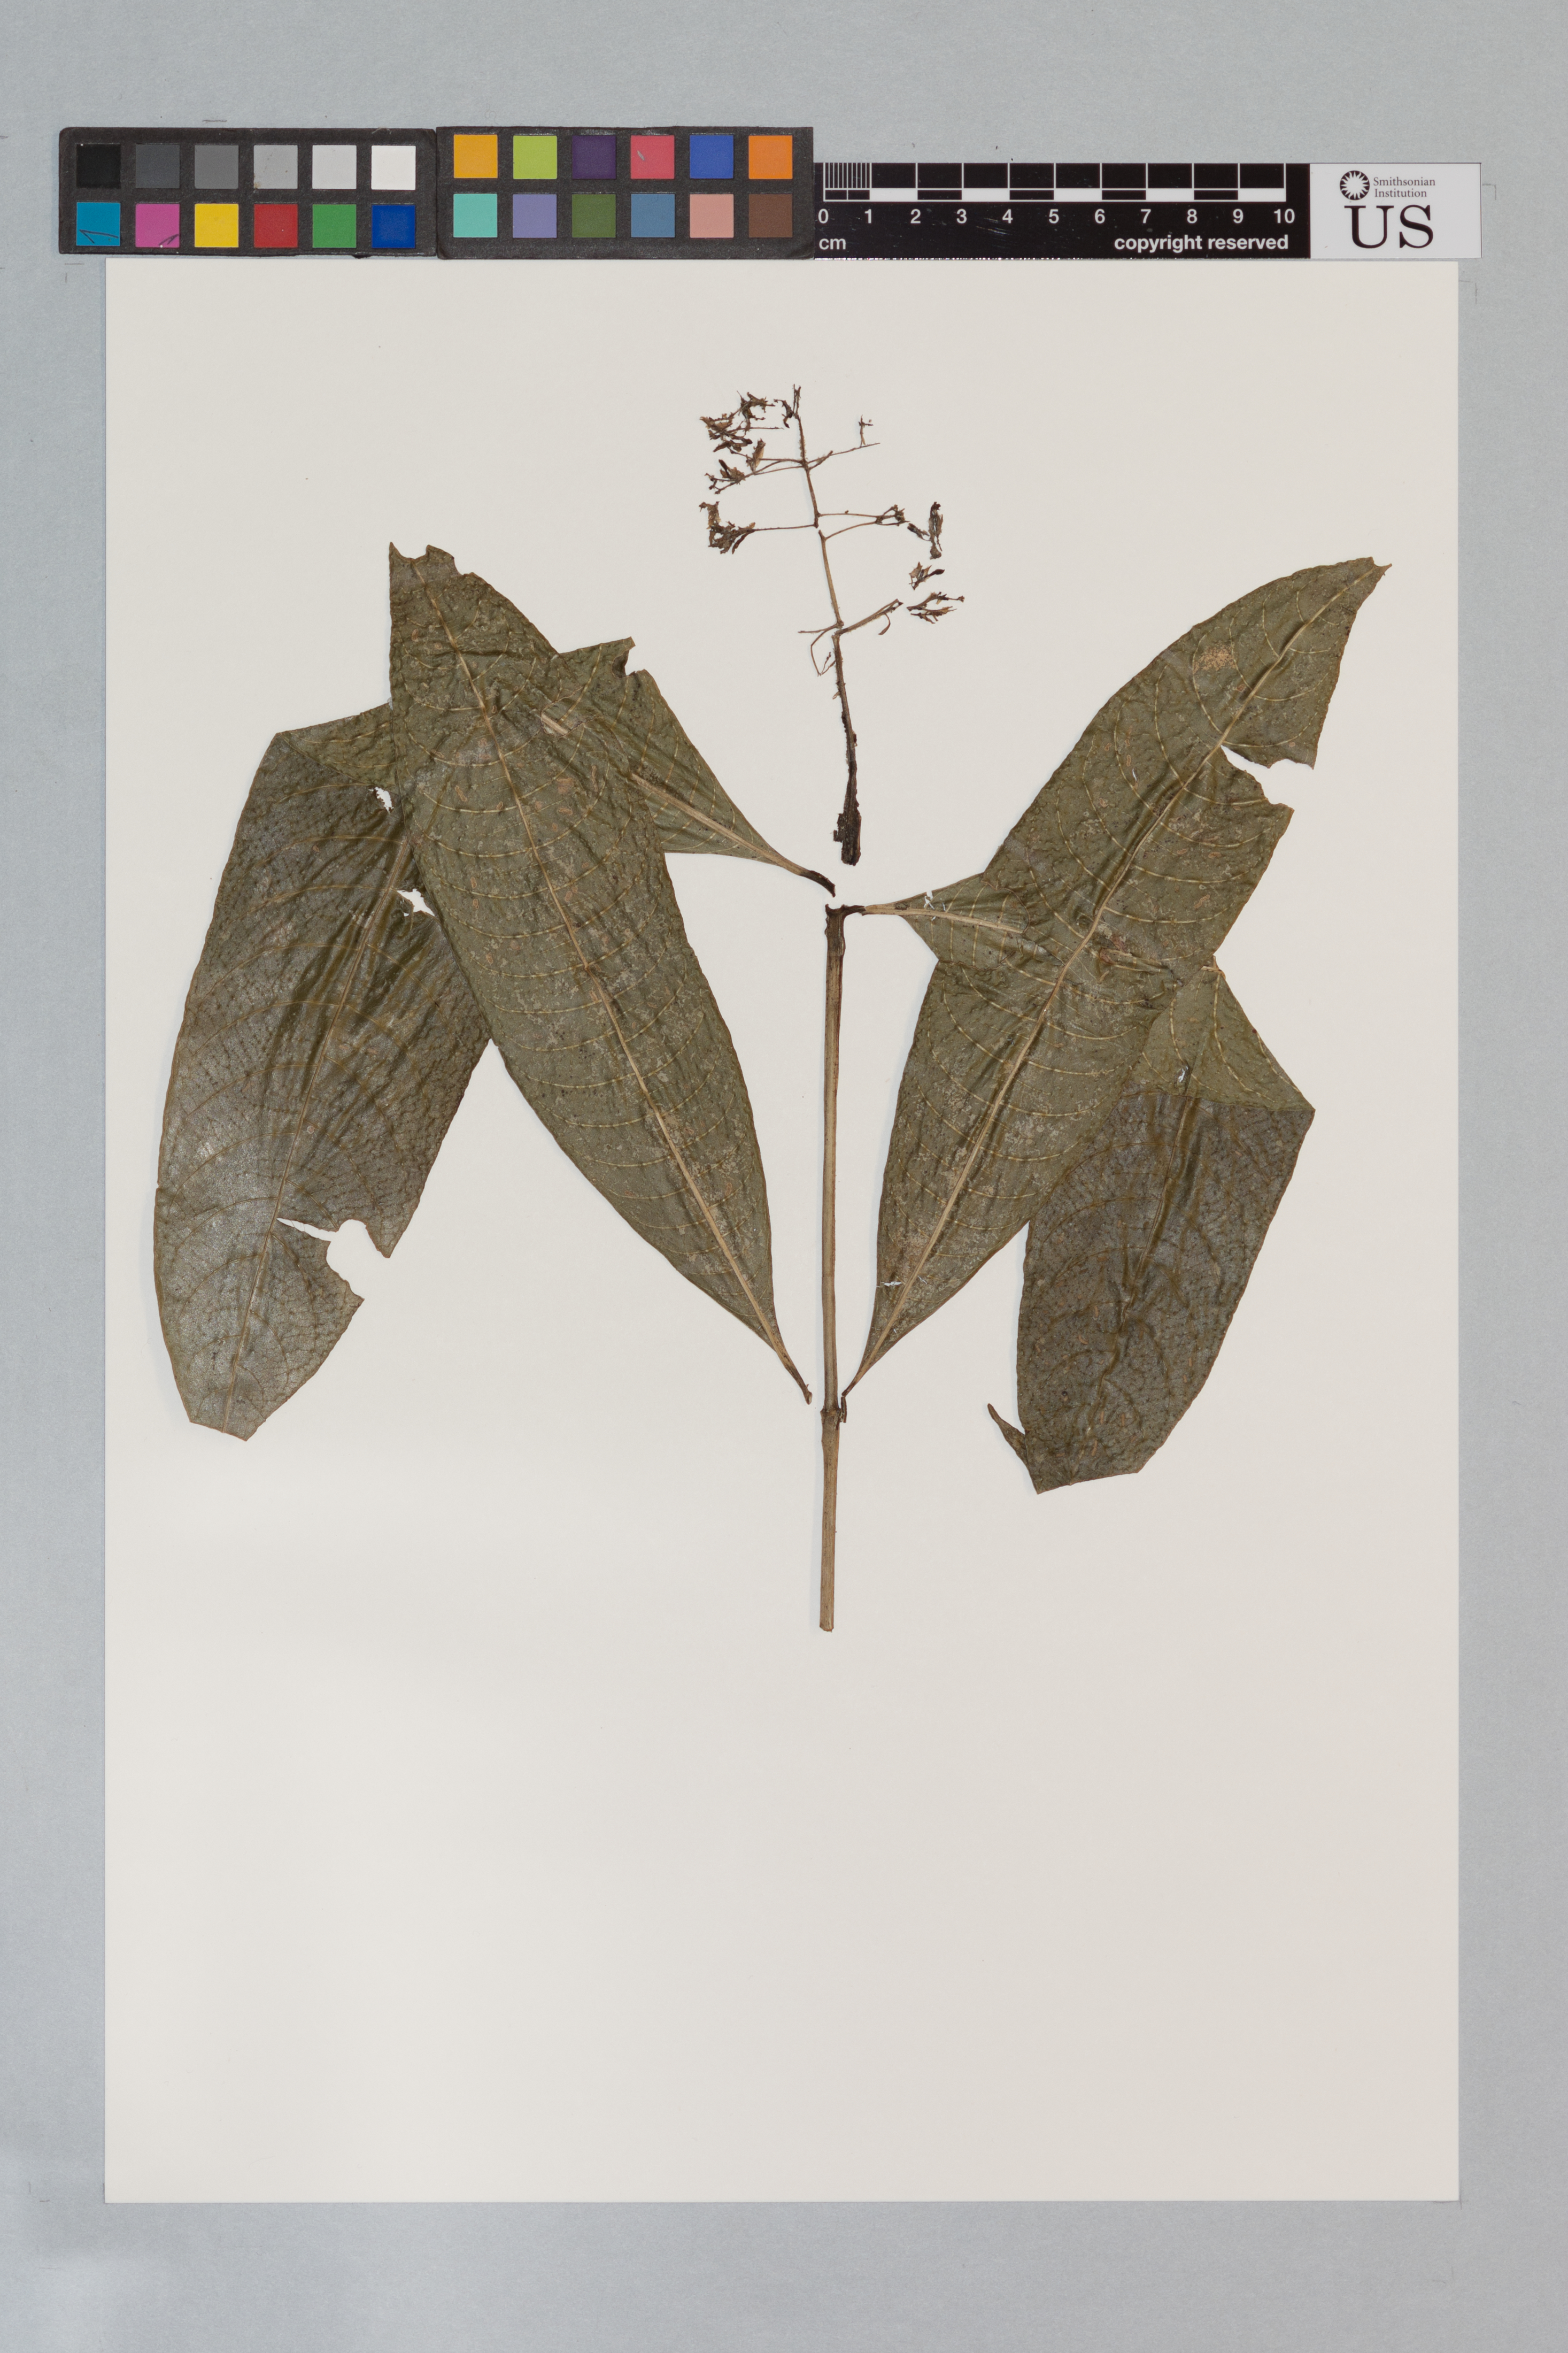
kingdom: Plantae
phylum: Tracheophyta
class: Magnoliopsida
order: Gentianales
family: Rubiaceae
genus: Psychotria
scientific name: Psychotria capitata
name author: Ruiz & Pav.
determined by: Delprete, P. G., Herb. de Guyane Cay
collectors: S. Mori, F. Blanchard, T. Lobova, B. Moonen & J. Moonen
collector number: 25373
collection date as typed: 14-Feb-02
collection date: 2002-02-14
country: French Guiana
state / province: Cayenne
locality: Cayenne, 20 km SW of; Carrefour du Gallion at Emerald Jungle Village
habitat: Secondary forest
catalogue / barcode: US 3474737